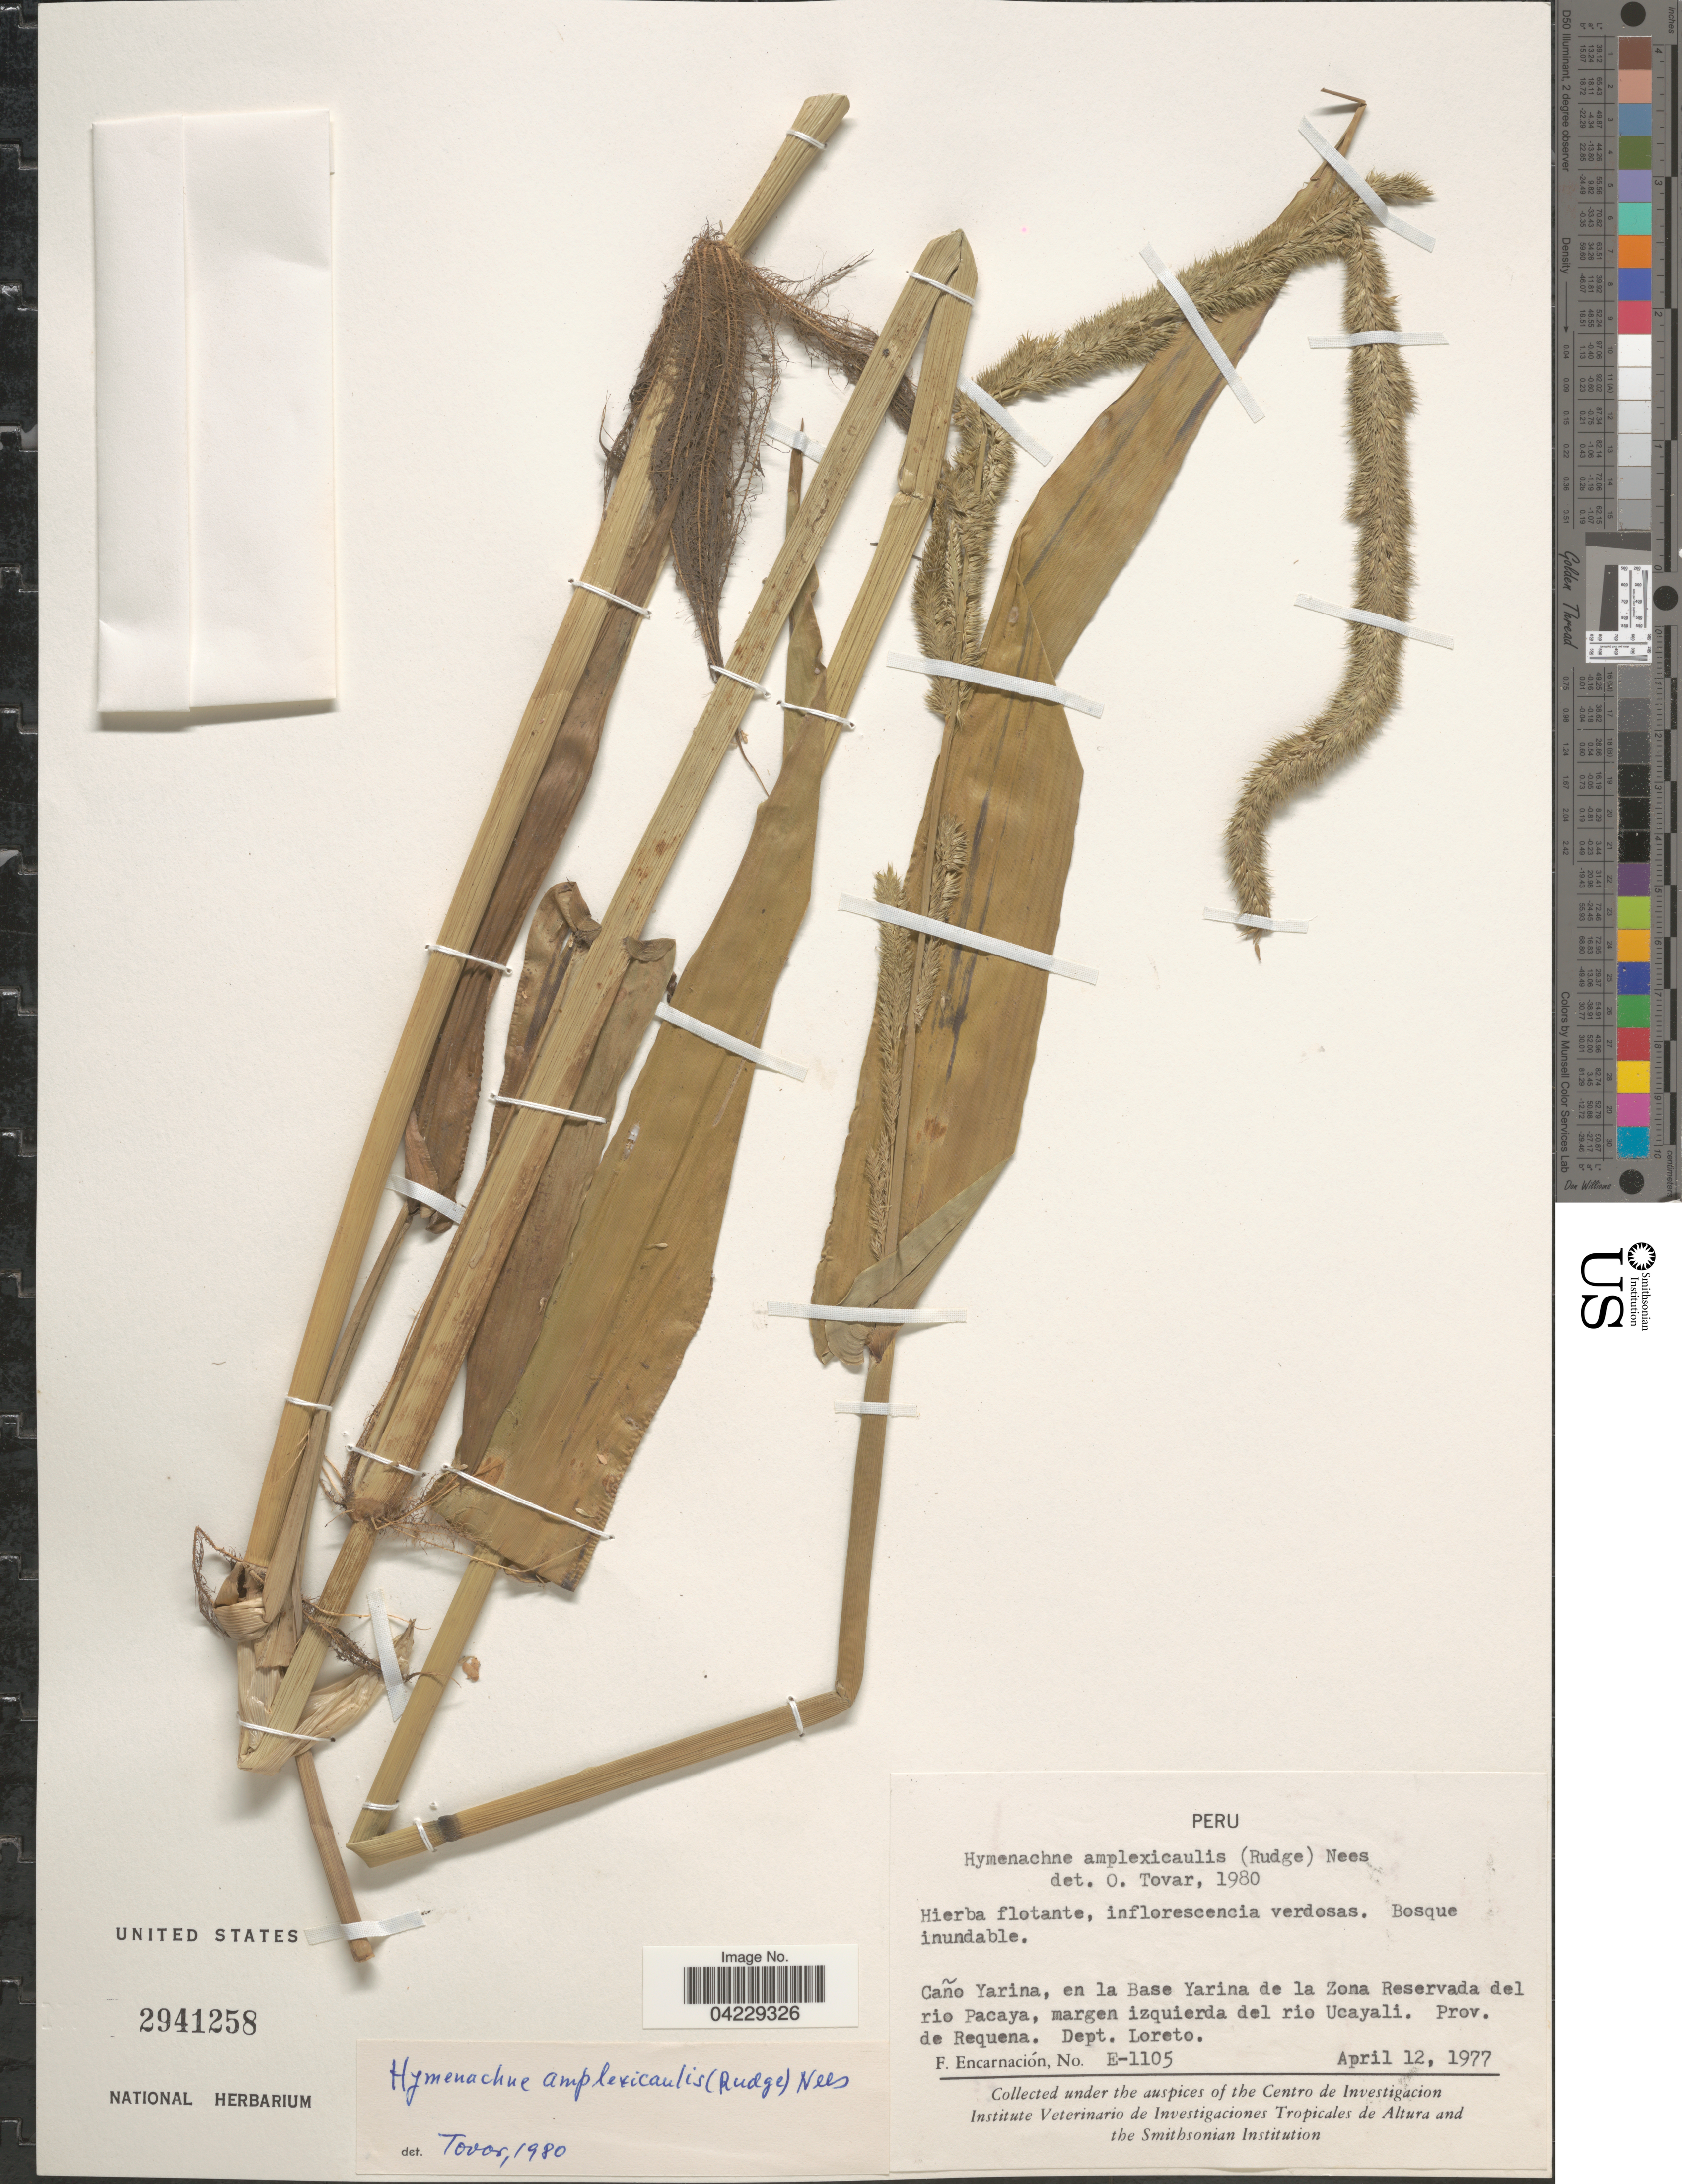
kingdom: Plantae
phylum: Tracheophyta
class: Liliopsida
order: Poales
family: Poaceae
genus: Hymenachne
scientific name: Hymenachne amplexicaulis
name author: (Rudge) Nees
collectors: F. Encarnación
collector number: E-1105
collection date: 1977-04-12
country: Peru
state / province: Loreto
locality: Caño Yarina, en la Base Yarina de la Zona Reservada del rio Pacaya, margen izquierda del rio Ucayali. Prov. de Requena.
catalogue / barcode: US 2941258